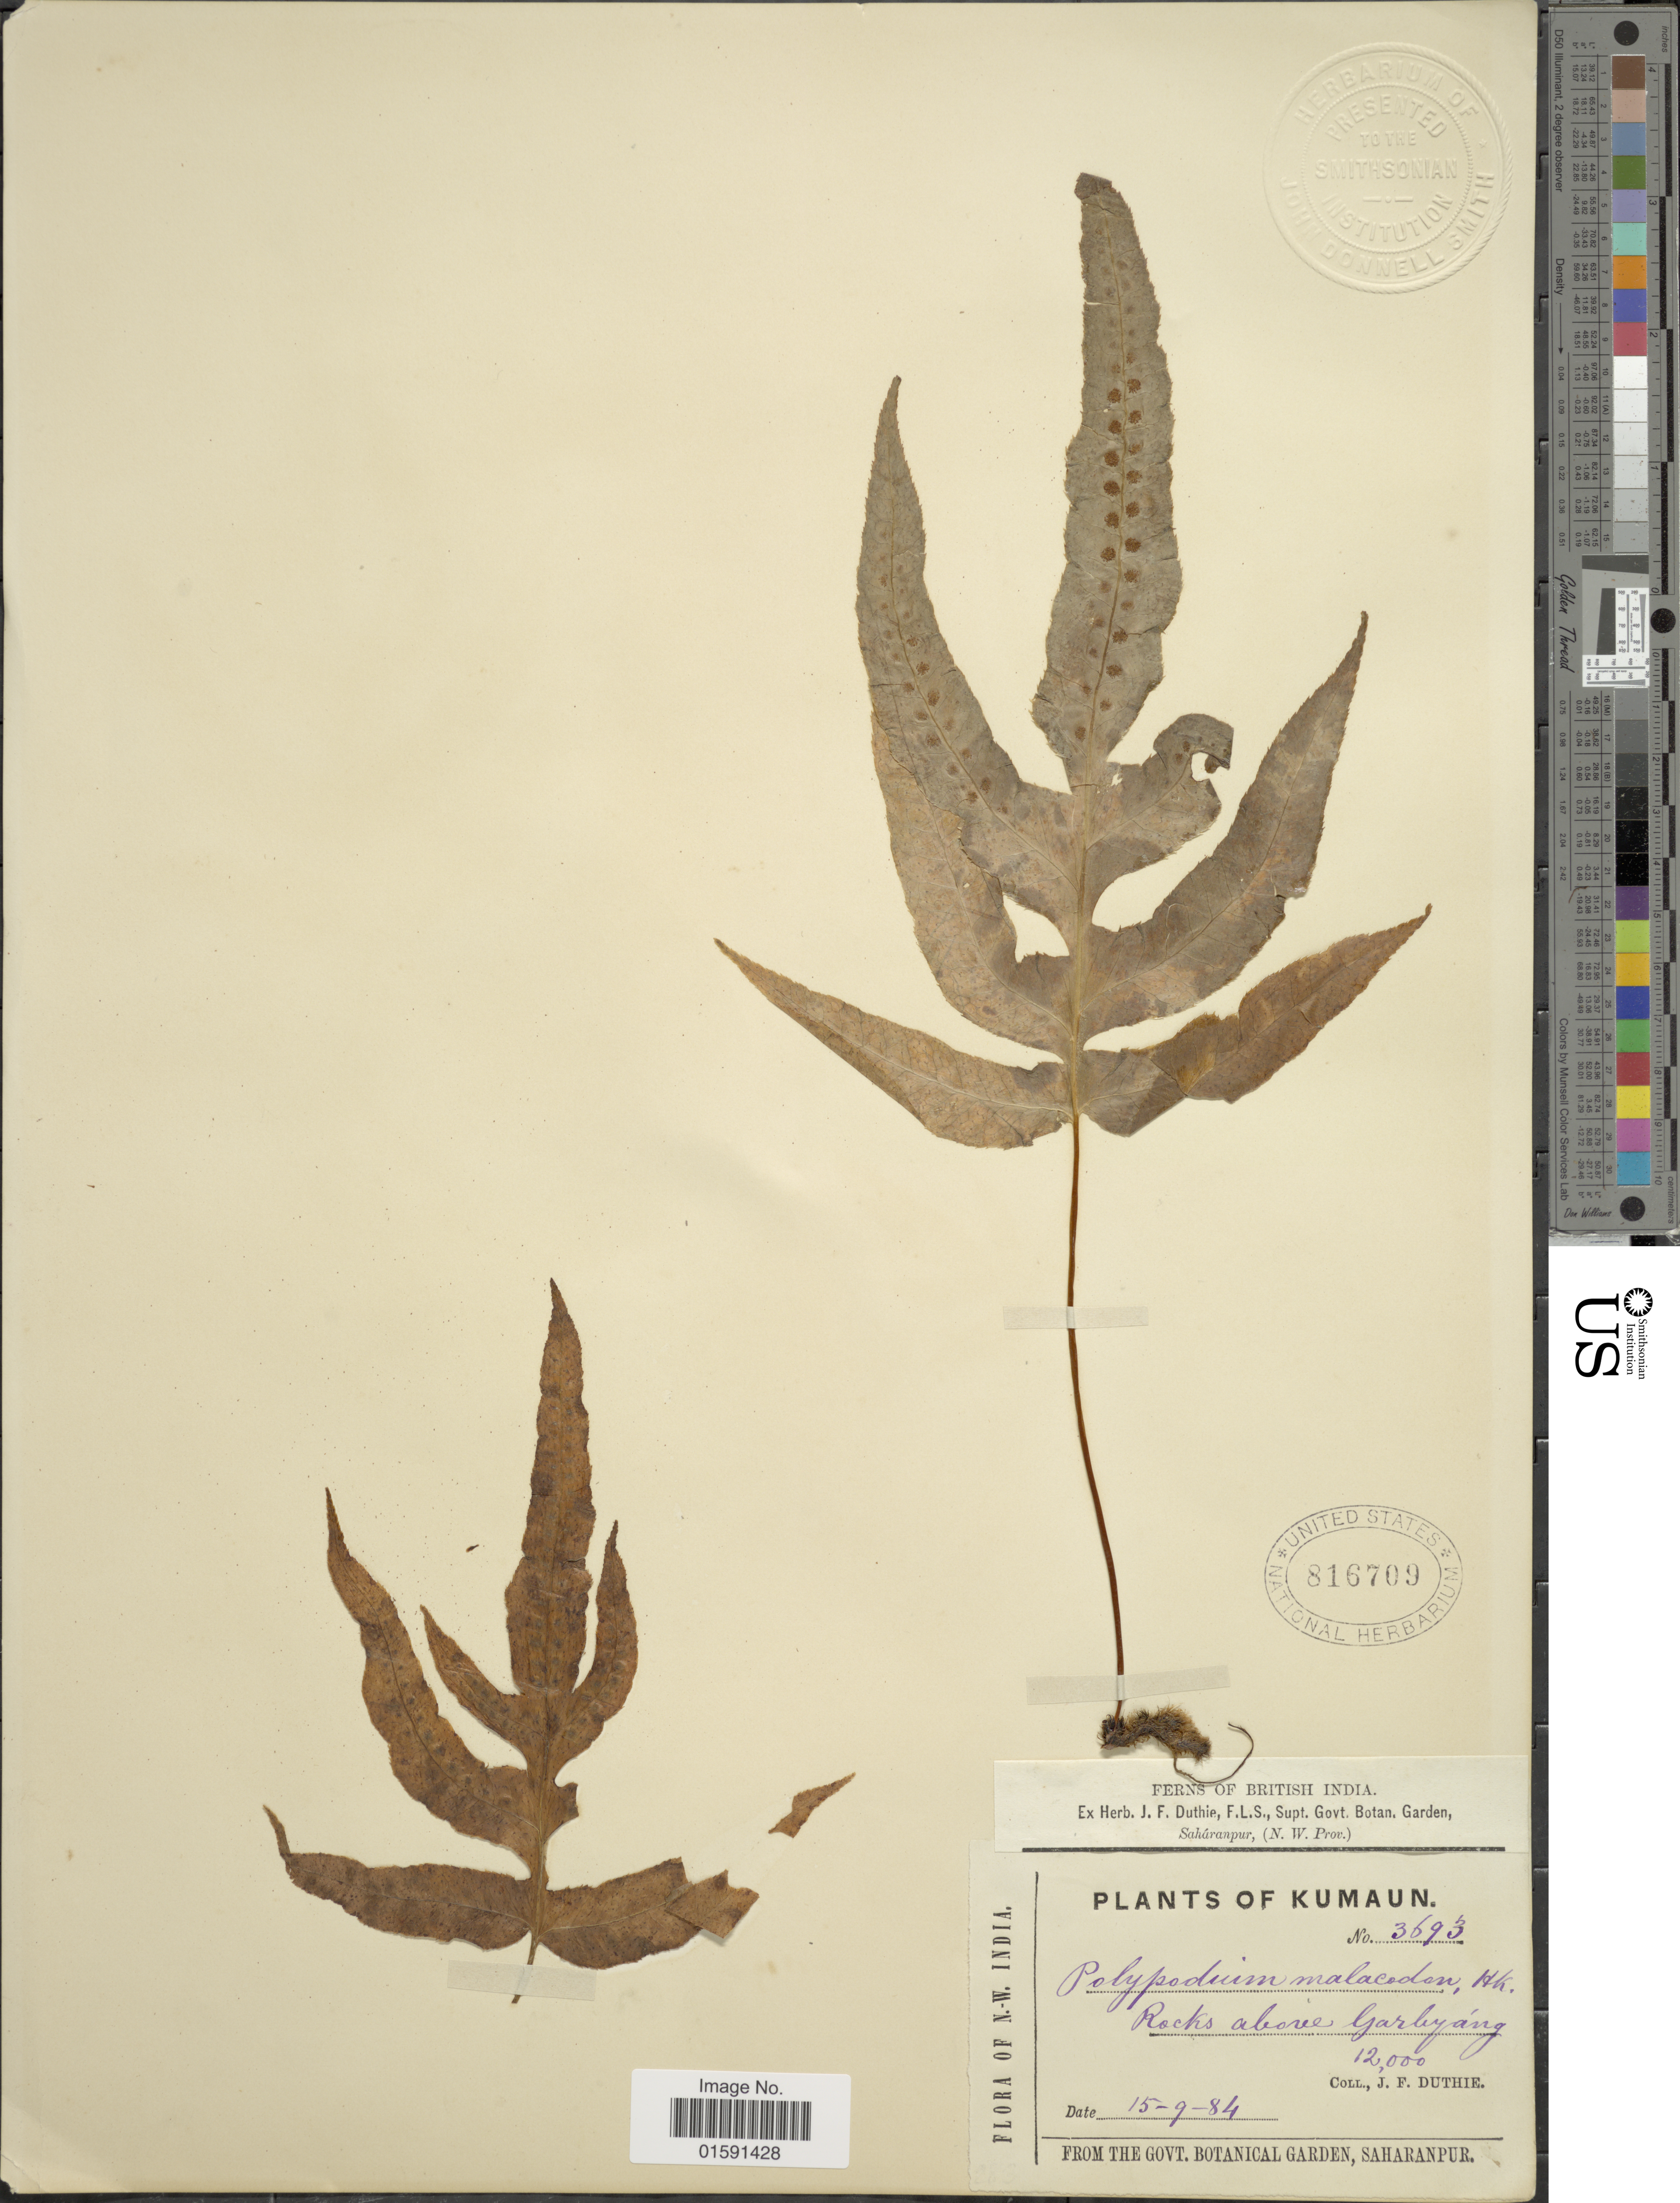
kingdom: Plantae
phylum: Tracheophyta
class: Polypodiopsida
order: Polypodiales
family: Polypodiaceae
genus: Selliguea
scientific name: Selliguea malacodon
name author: (Hook.) S. L. Yu et al.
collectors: J. F. Duthie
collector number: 3693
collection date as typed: Transcribed d/m/y: 15/9/84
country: India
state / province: Uttarakhand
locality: Kumaun, Rocks above Garbyang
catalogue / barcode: US 816709